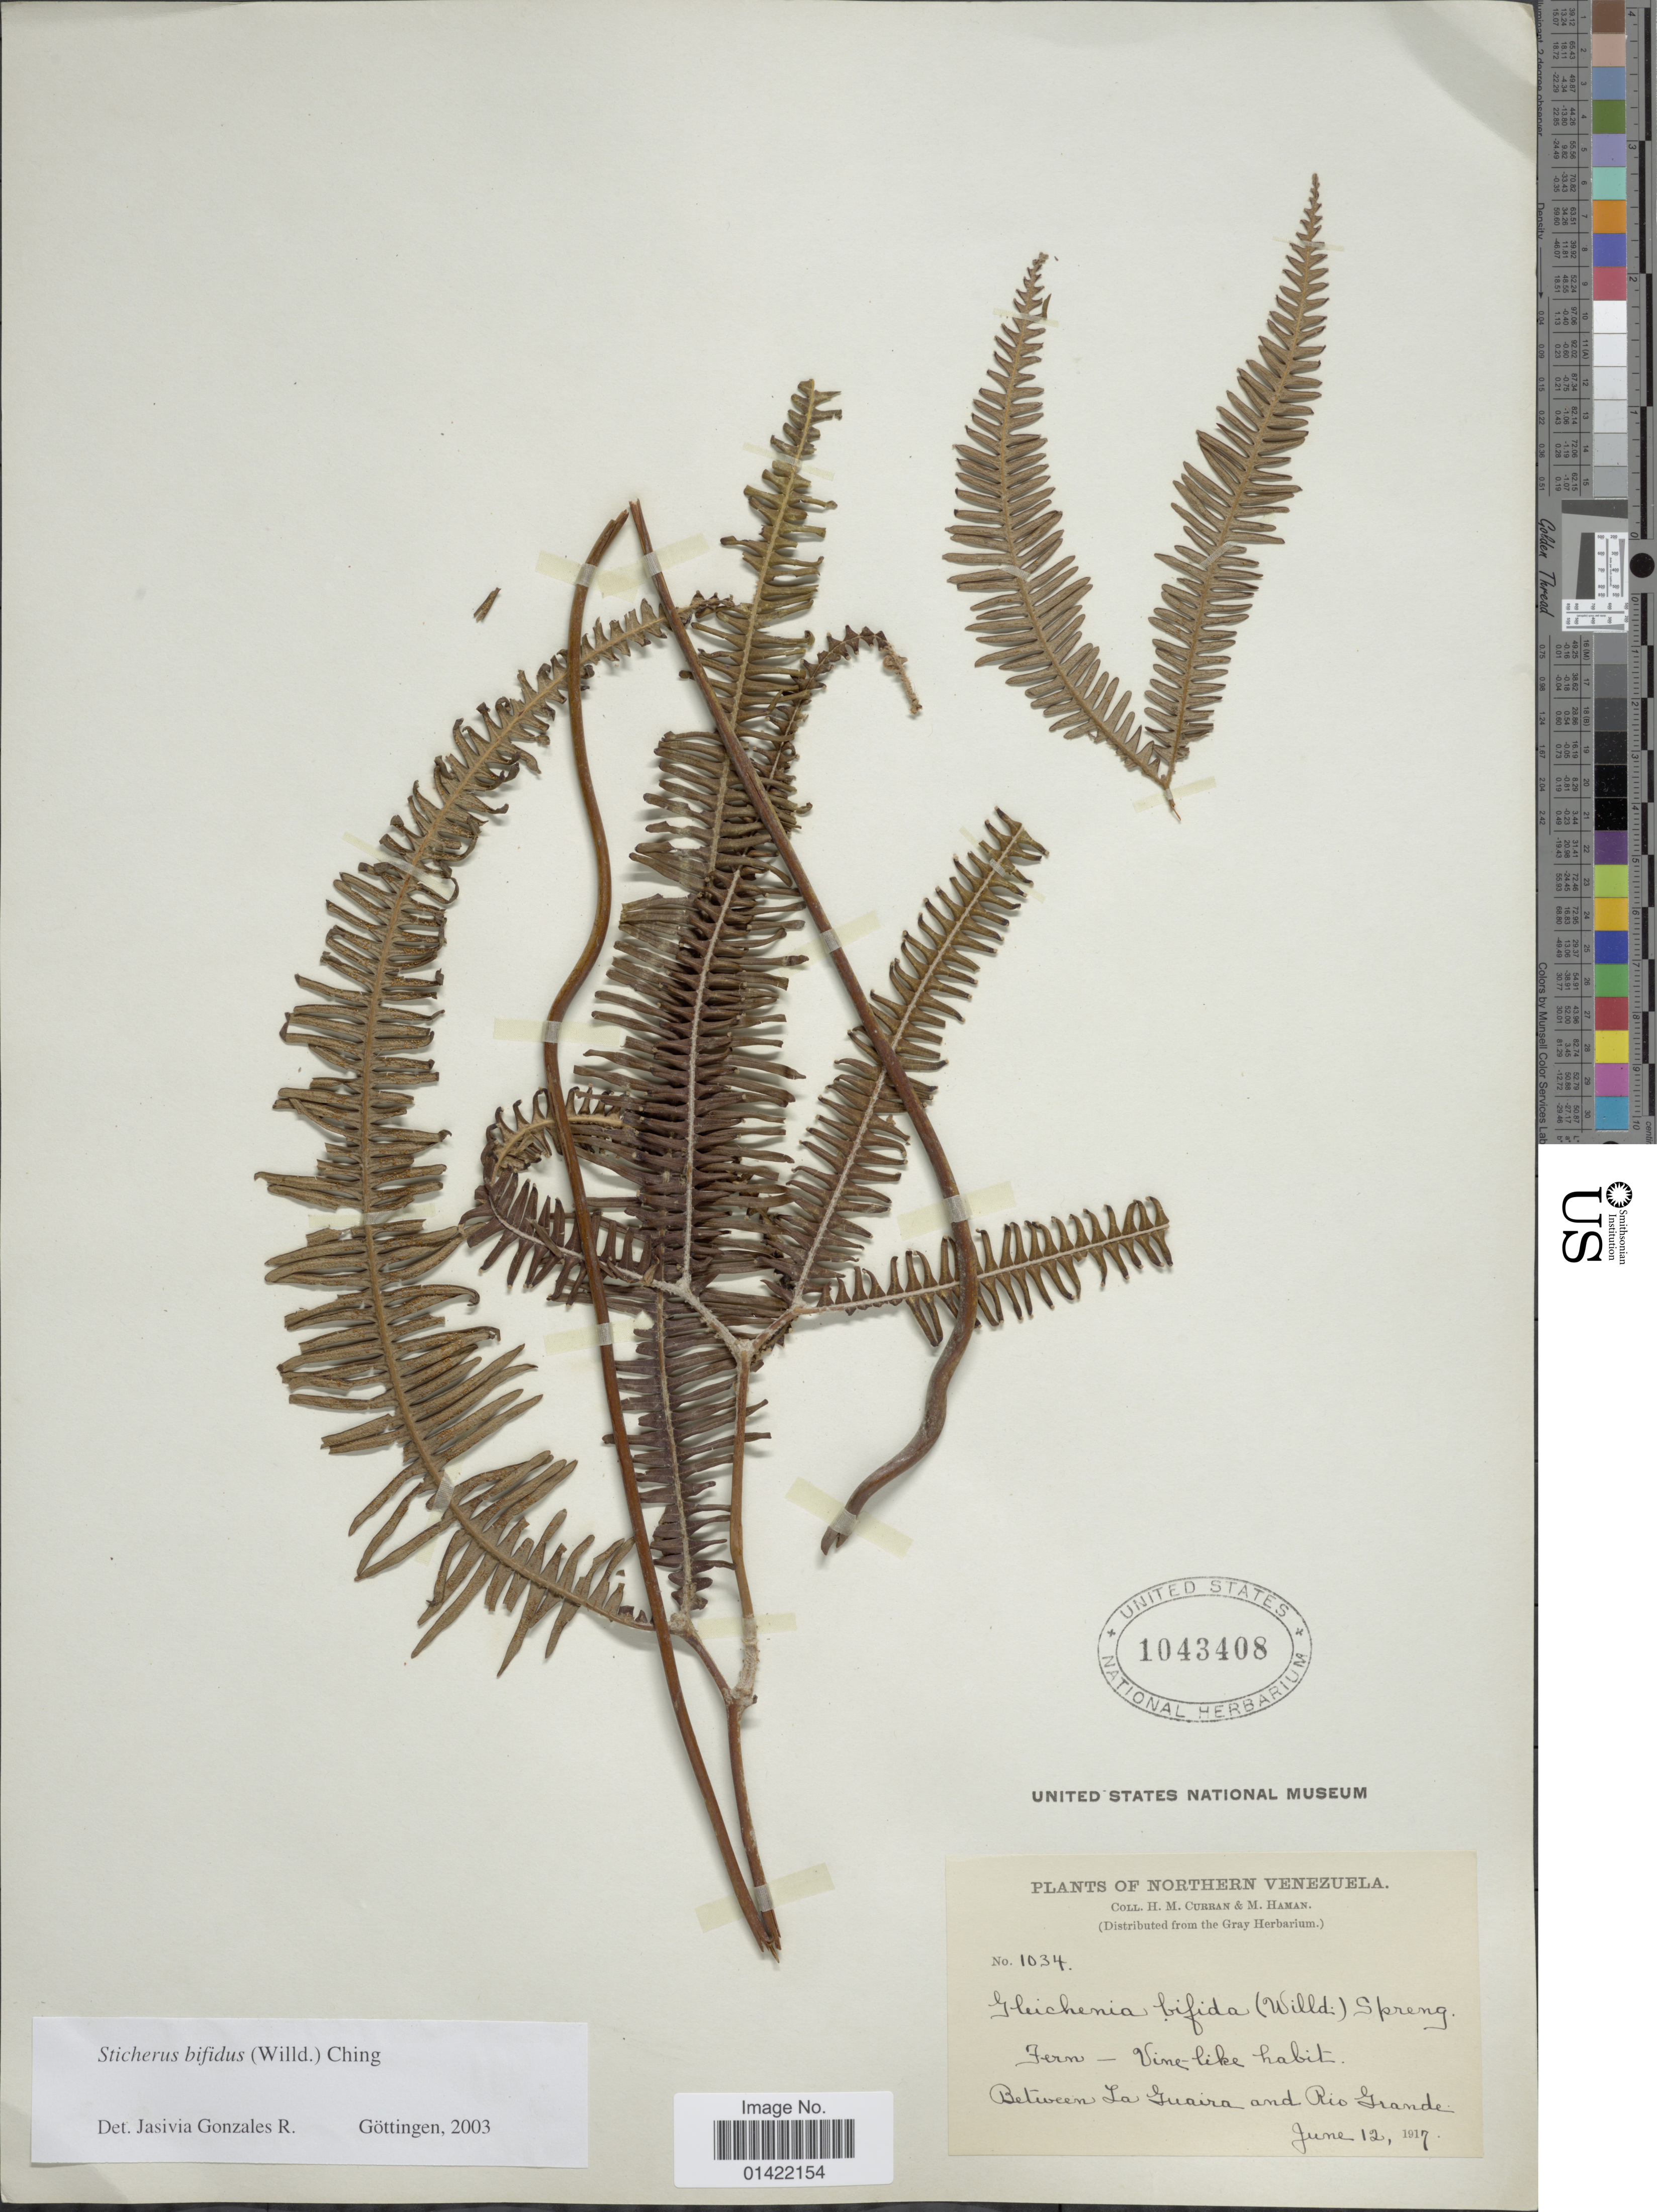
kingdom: Plantae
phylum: Tracheophyta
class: Polypodiopsida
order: Gleicheniales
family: Gleicheniaceae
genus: Sticherus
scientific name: Sticherus bifidus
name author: (Willd.) Ching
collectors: H. M. Curran & M. Haman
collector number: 1034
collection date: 1917-06-12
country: Venezuela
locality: Northern Venezuela. Between La Guaira and Rio Grande.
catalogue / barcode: US 1043408